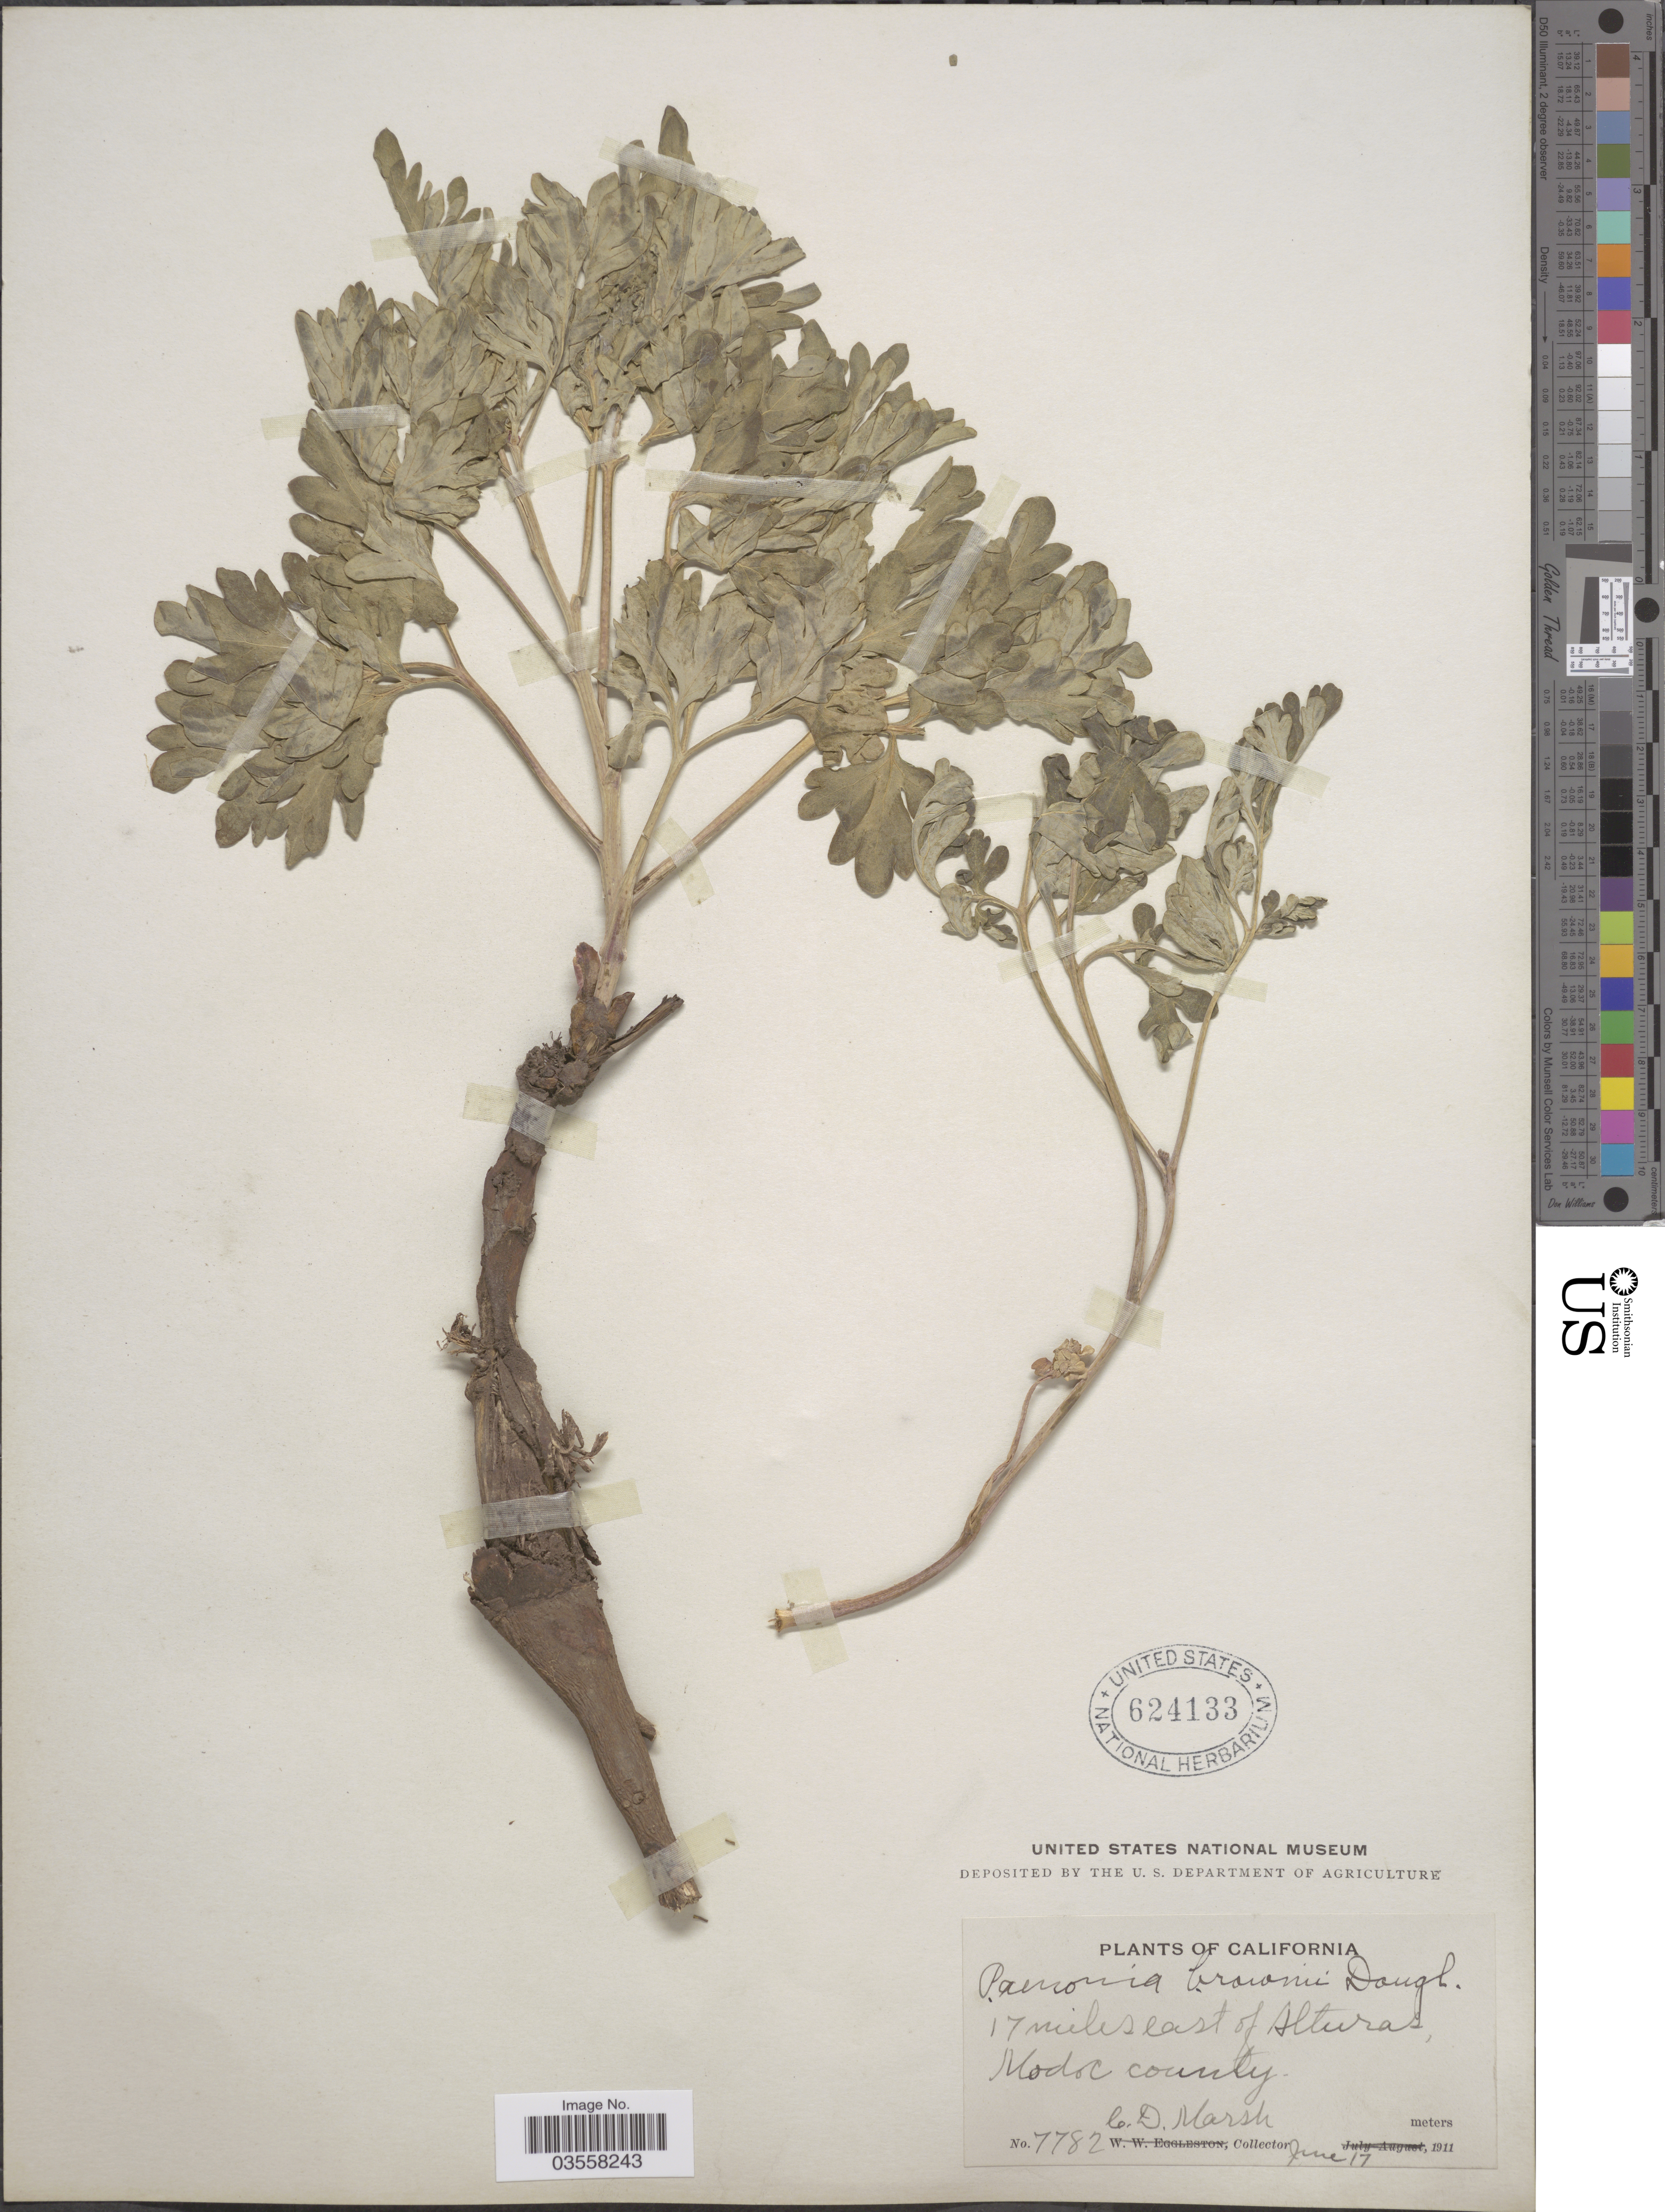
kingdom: Plantae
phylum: Tracheophyta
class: Magnoliopsida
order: Saxifragales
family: Paeoniaceae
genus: Paeonia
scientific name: Paeonia brownii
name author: Douglas ex Hook.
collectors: C. D. Marsh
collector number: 7782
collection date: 1911-06-17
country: United States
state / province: California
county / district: Modoc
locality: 17 miles east of Alturas, Modoc County.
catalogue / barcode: US 624133